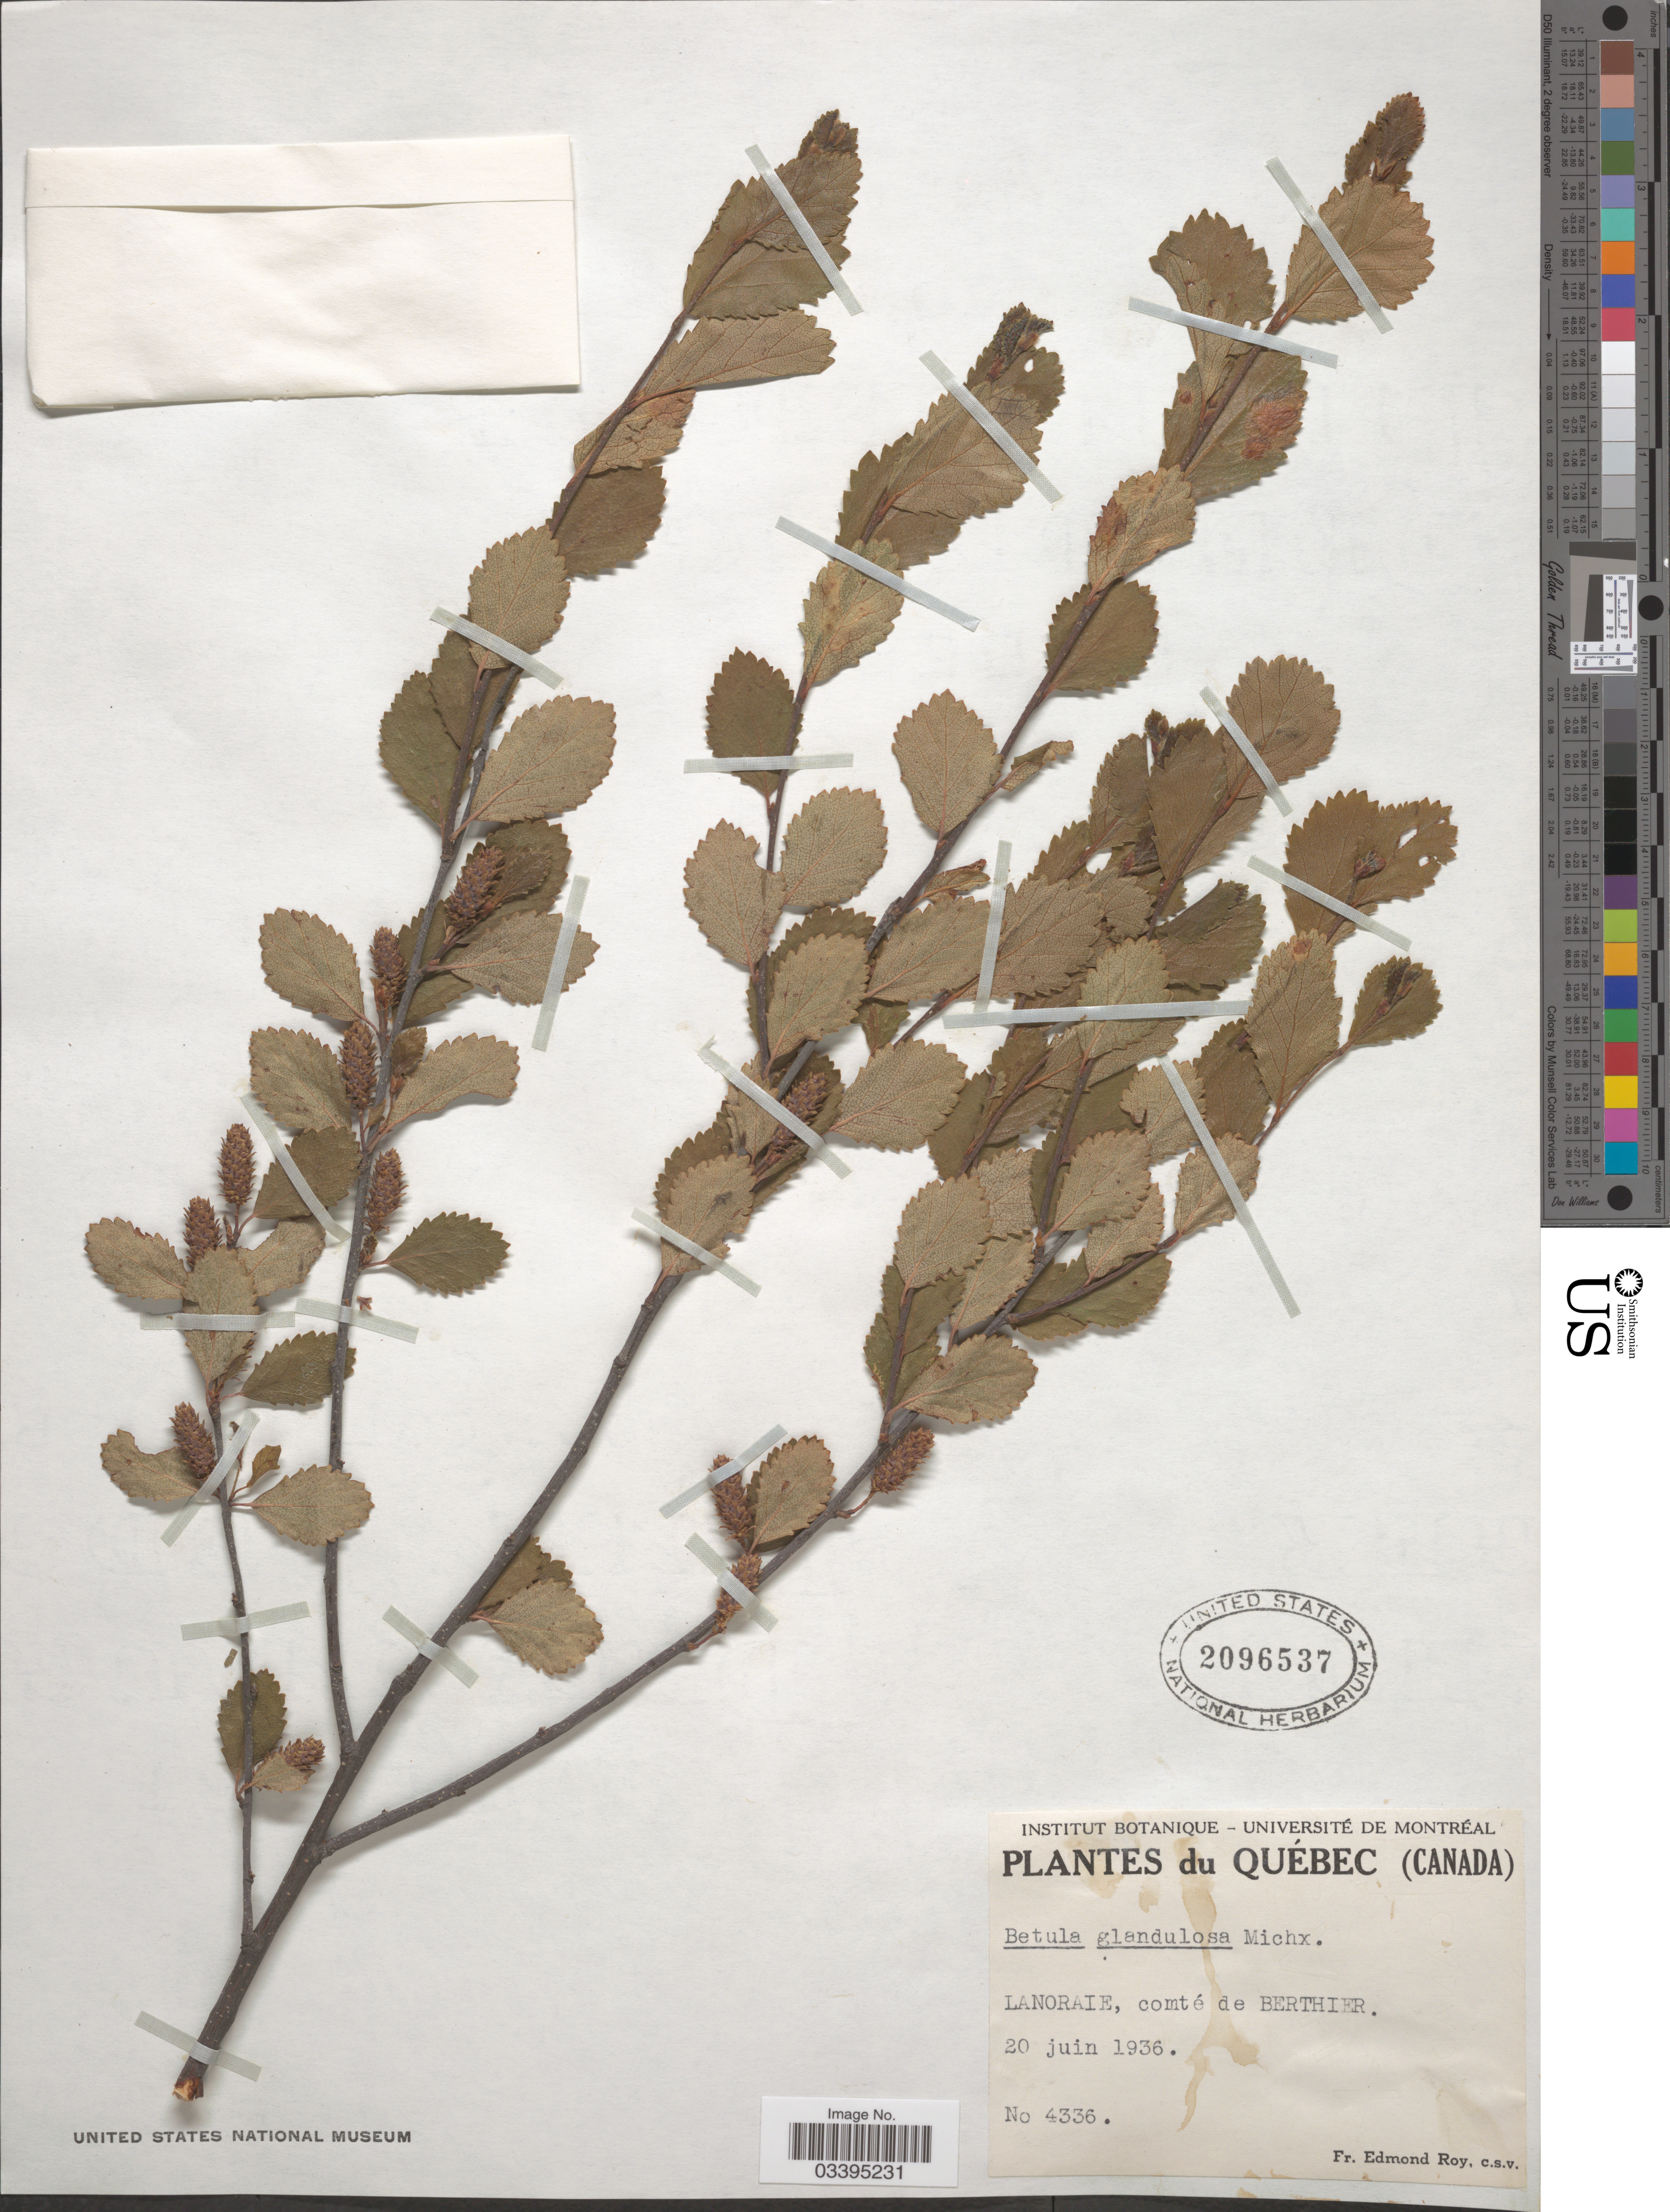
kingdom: Plantae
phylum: Tracheophyta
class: Magnoliopsida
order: Fagales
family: Betulaceae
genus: Betula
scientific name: Betula glandulosa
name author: Michx.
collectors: E. Roy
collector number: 4336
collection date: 1936-06-20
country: Canada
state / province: Quebec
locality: Lanoraie, comté de Berthier.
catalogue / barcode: US 2096537